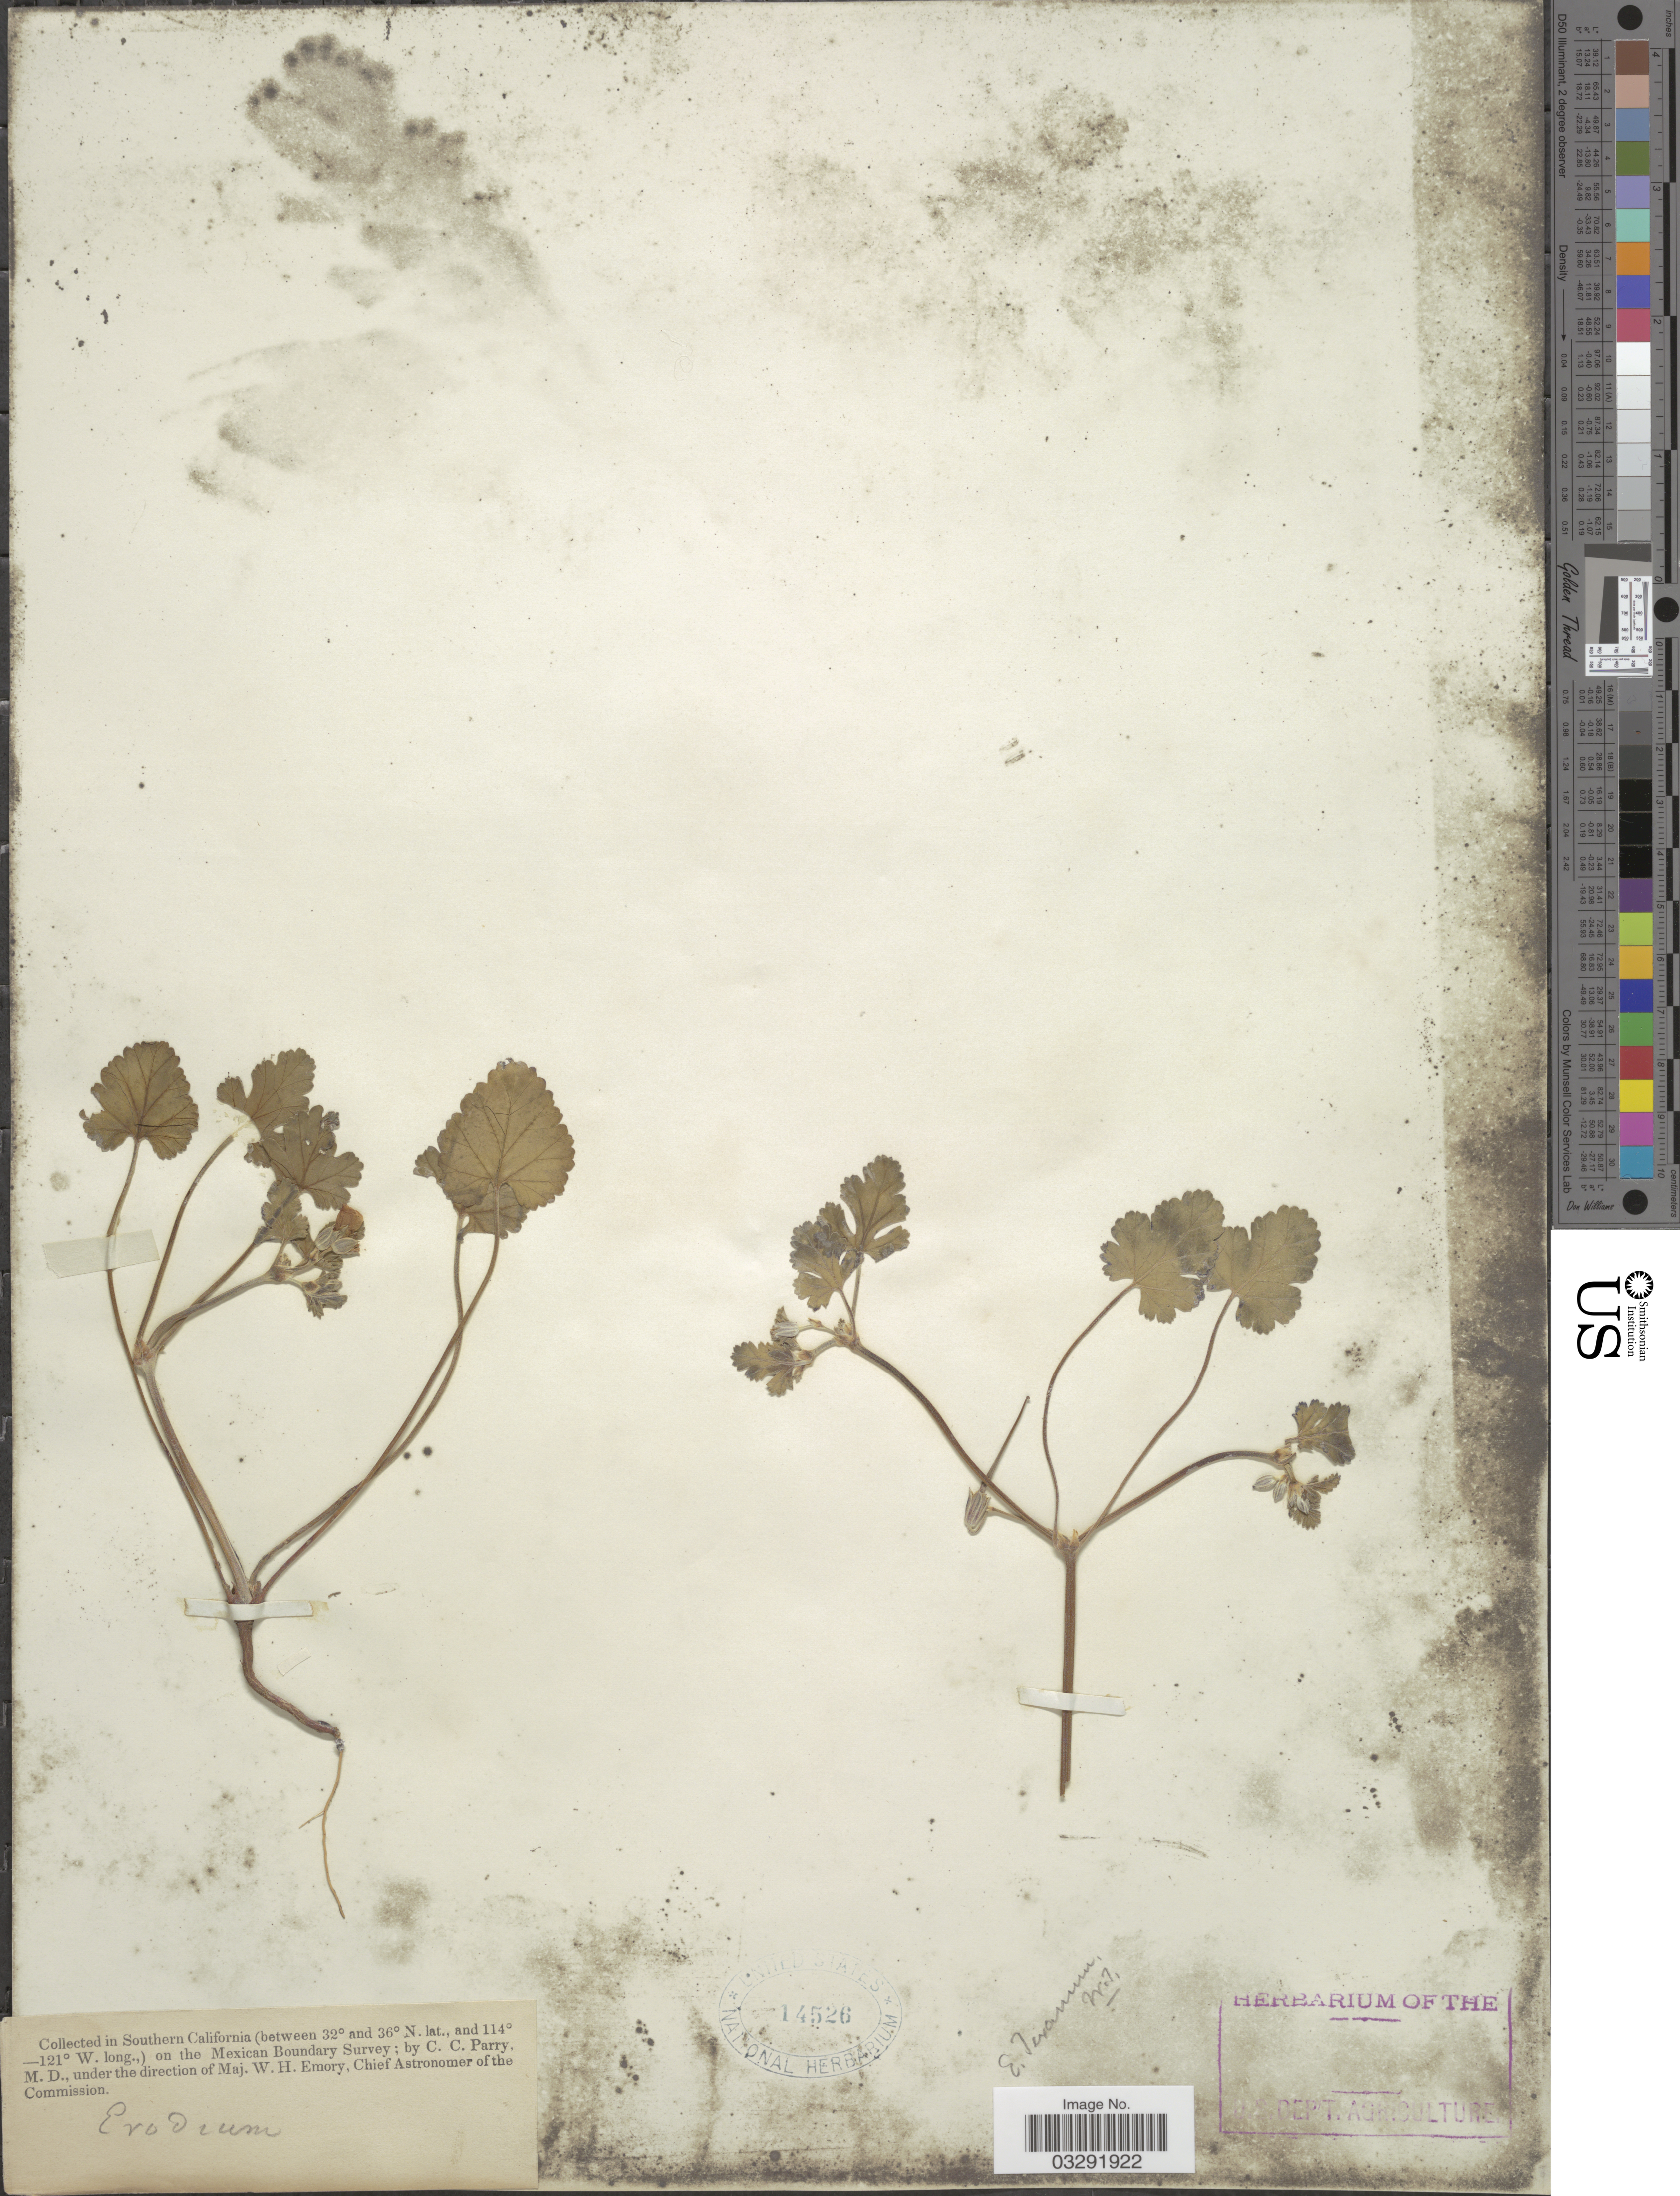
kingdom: Plantae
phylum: Tracheophyta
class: Magnoliopsida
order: Geraniales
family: Geraniaceae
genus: Erodium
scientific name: Erodium texanum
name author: A. Gray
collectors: C. C. Parry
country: United States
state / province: California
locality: Southern California, on the Mexican Boundary Survey.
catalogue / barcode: US 14526